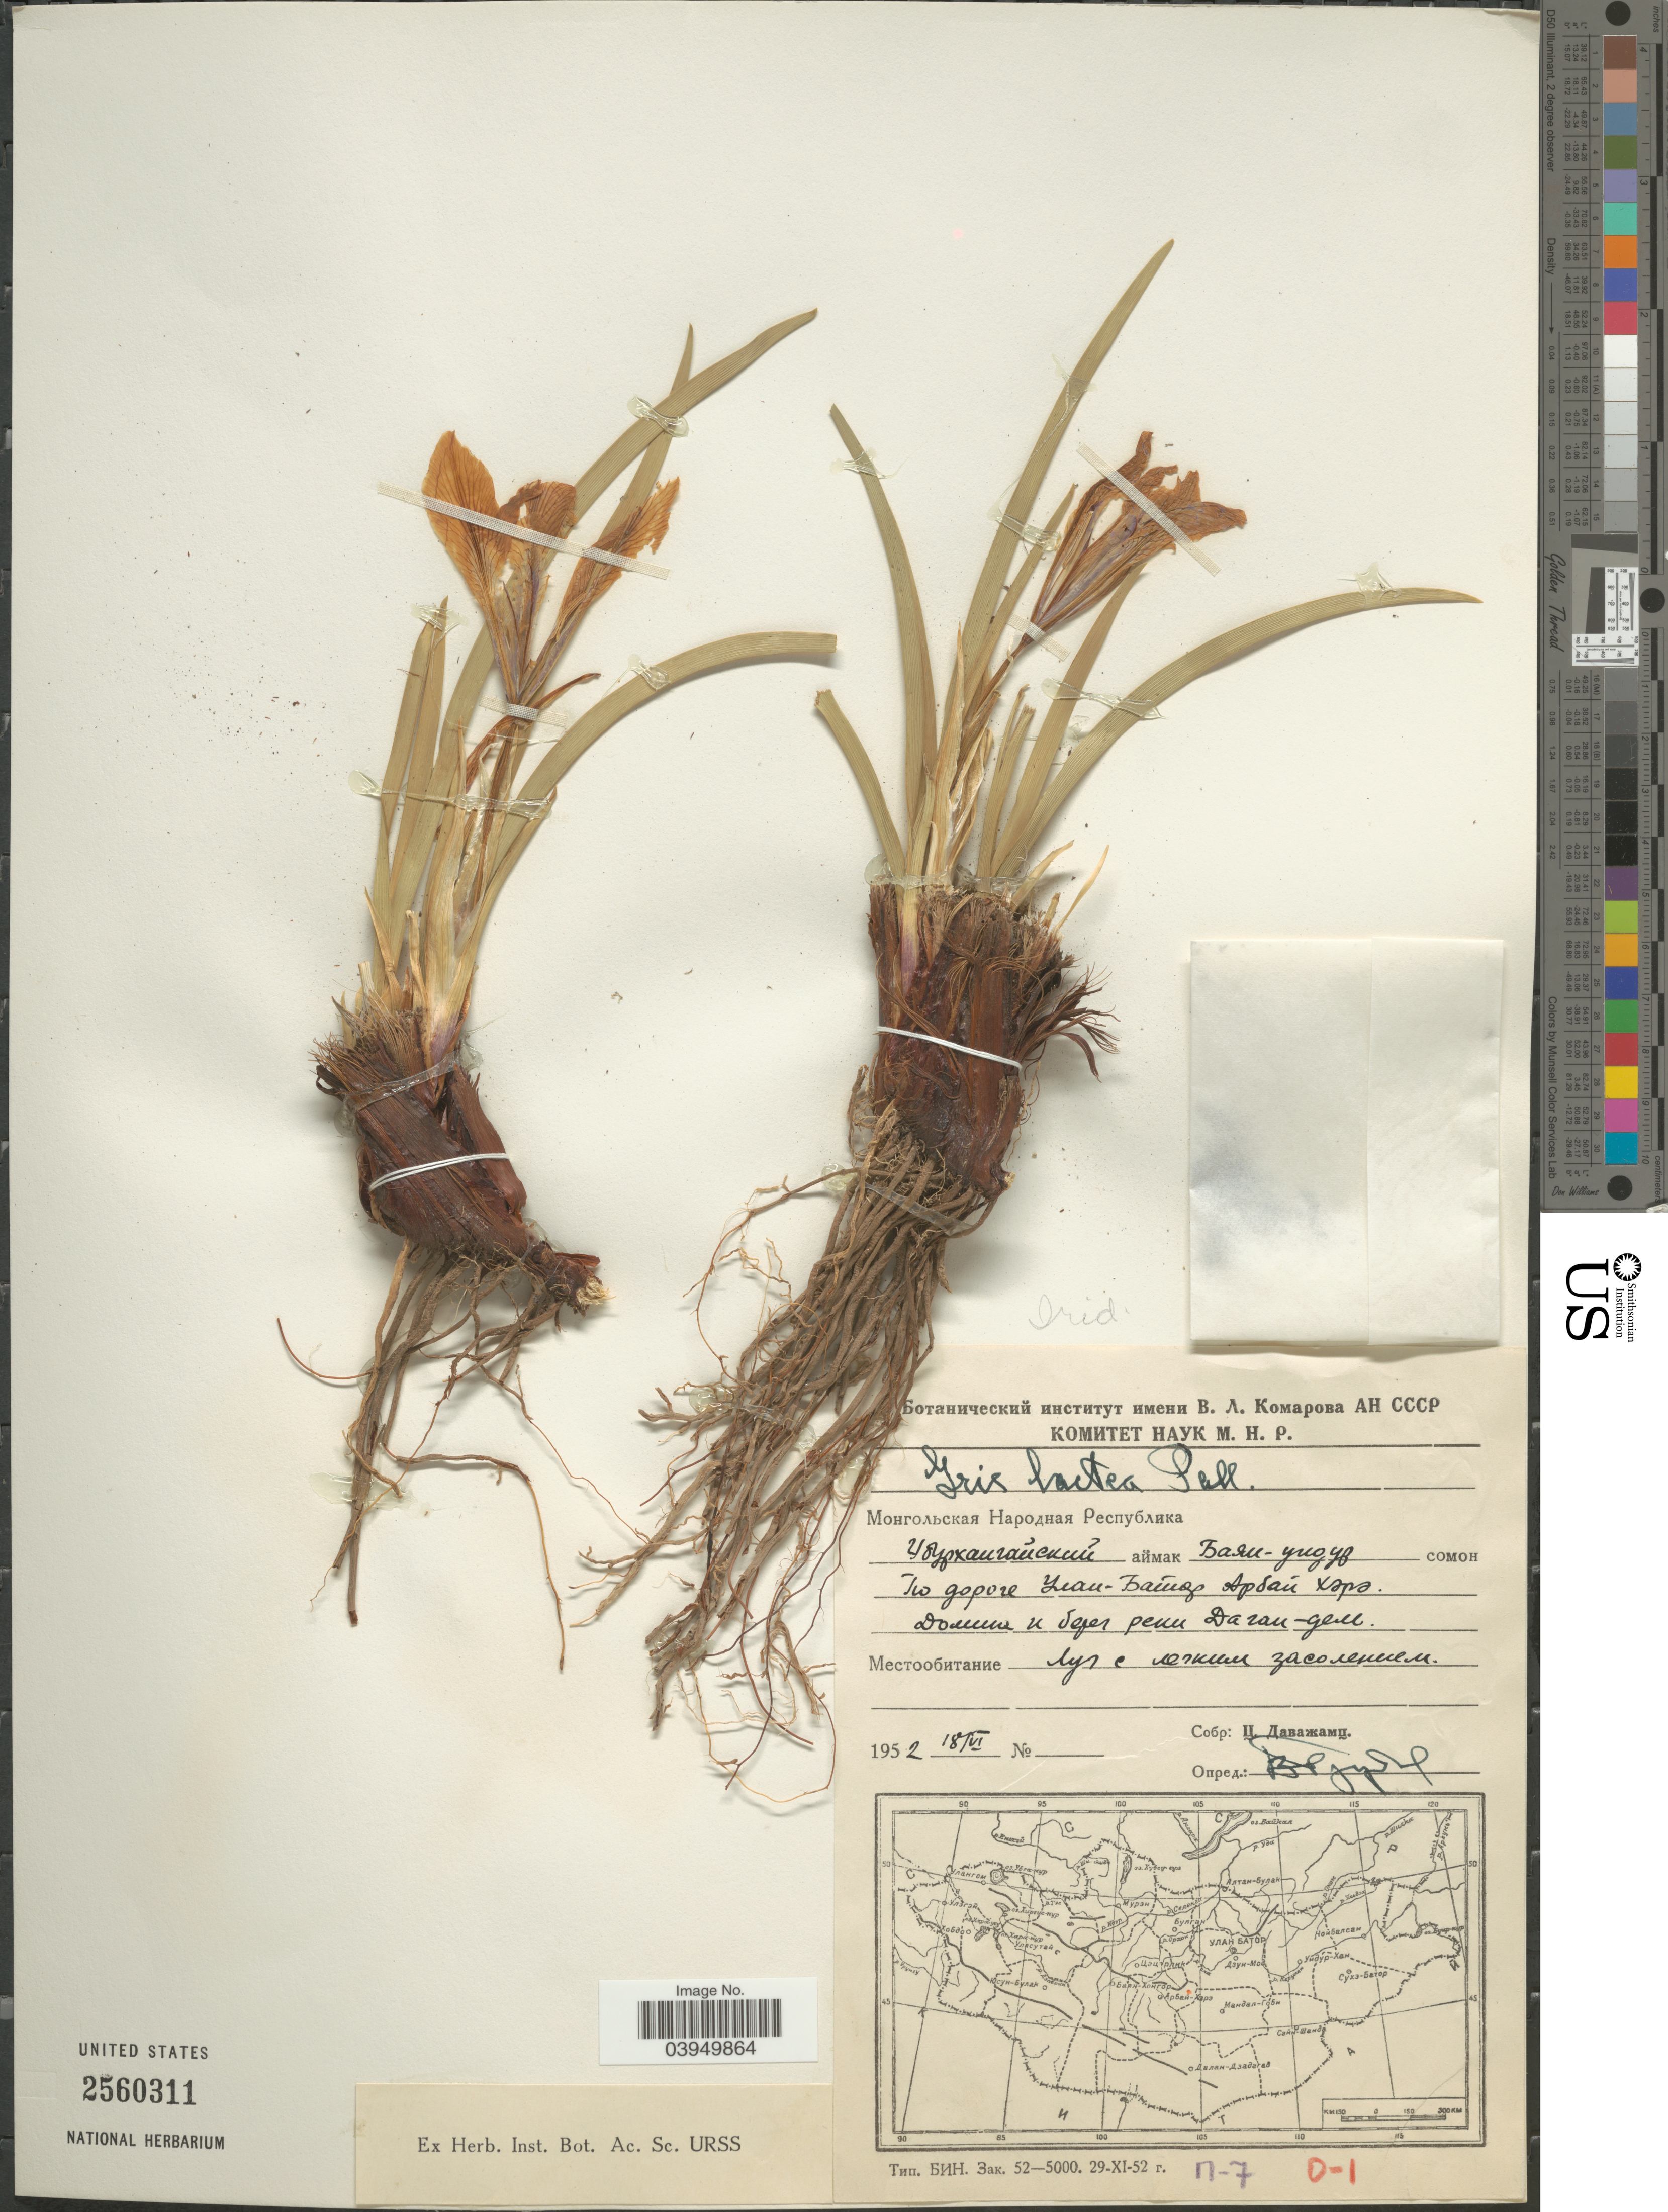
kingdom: Plantae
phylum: Tracheophyta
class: Liliopsida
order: Asparagales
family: Iridaceae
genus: Iris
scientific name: Iris lactea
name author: Pall.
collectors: Davazhamts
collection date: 1952-06-18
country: Mongolia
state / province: Ovorhangay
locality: Bayan-undur sum, on the road Ulaanbaatar-Arvayheer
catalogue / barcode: US 2560311